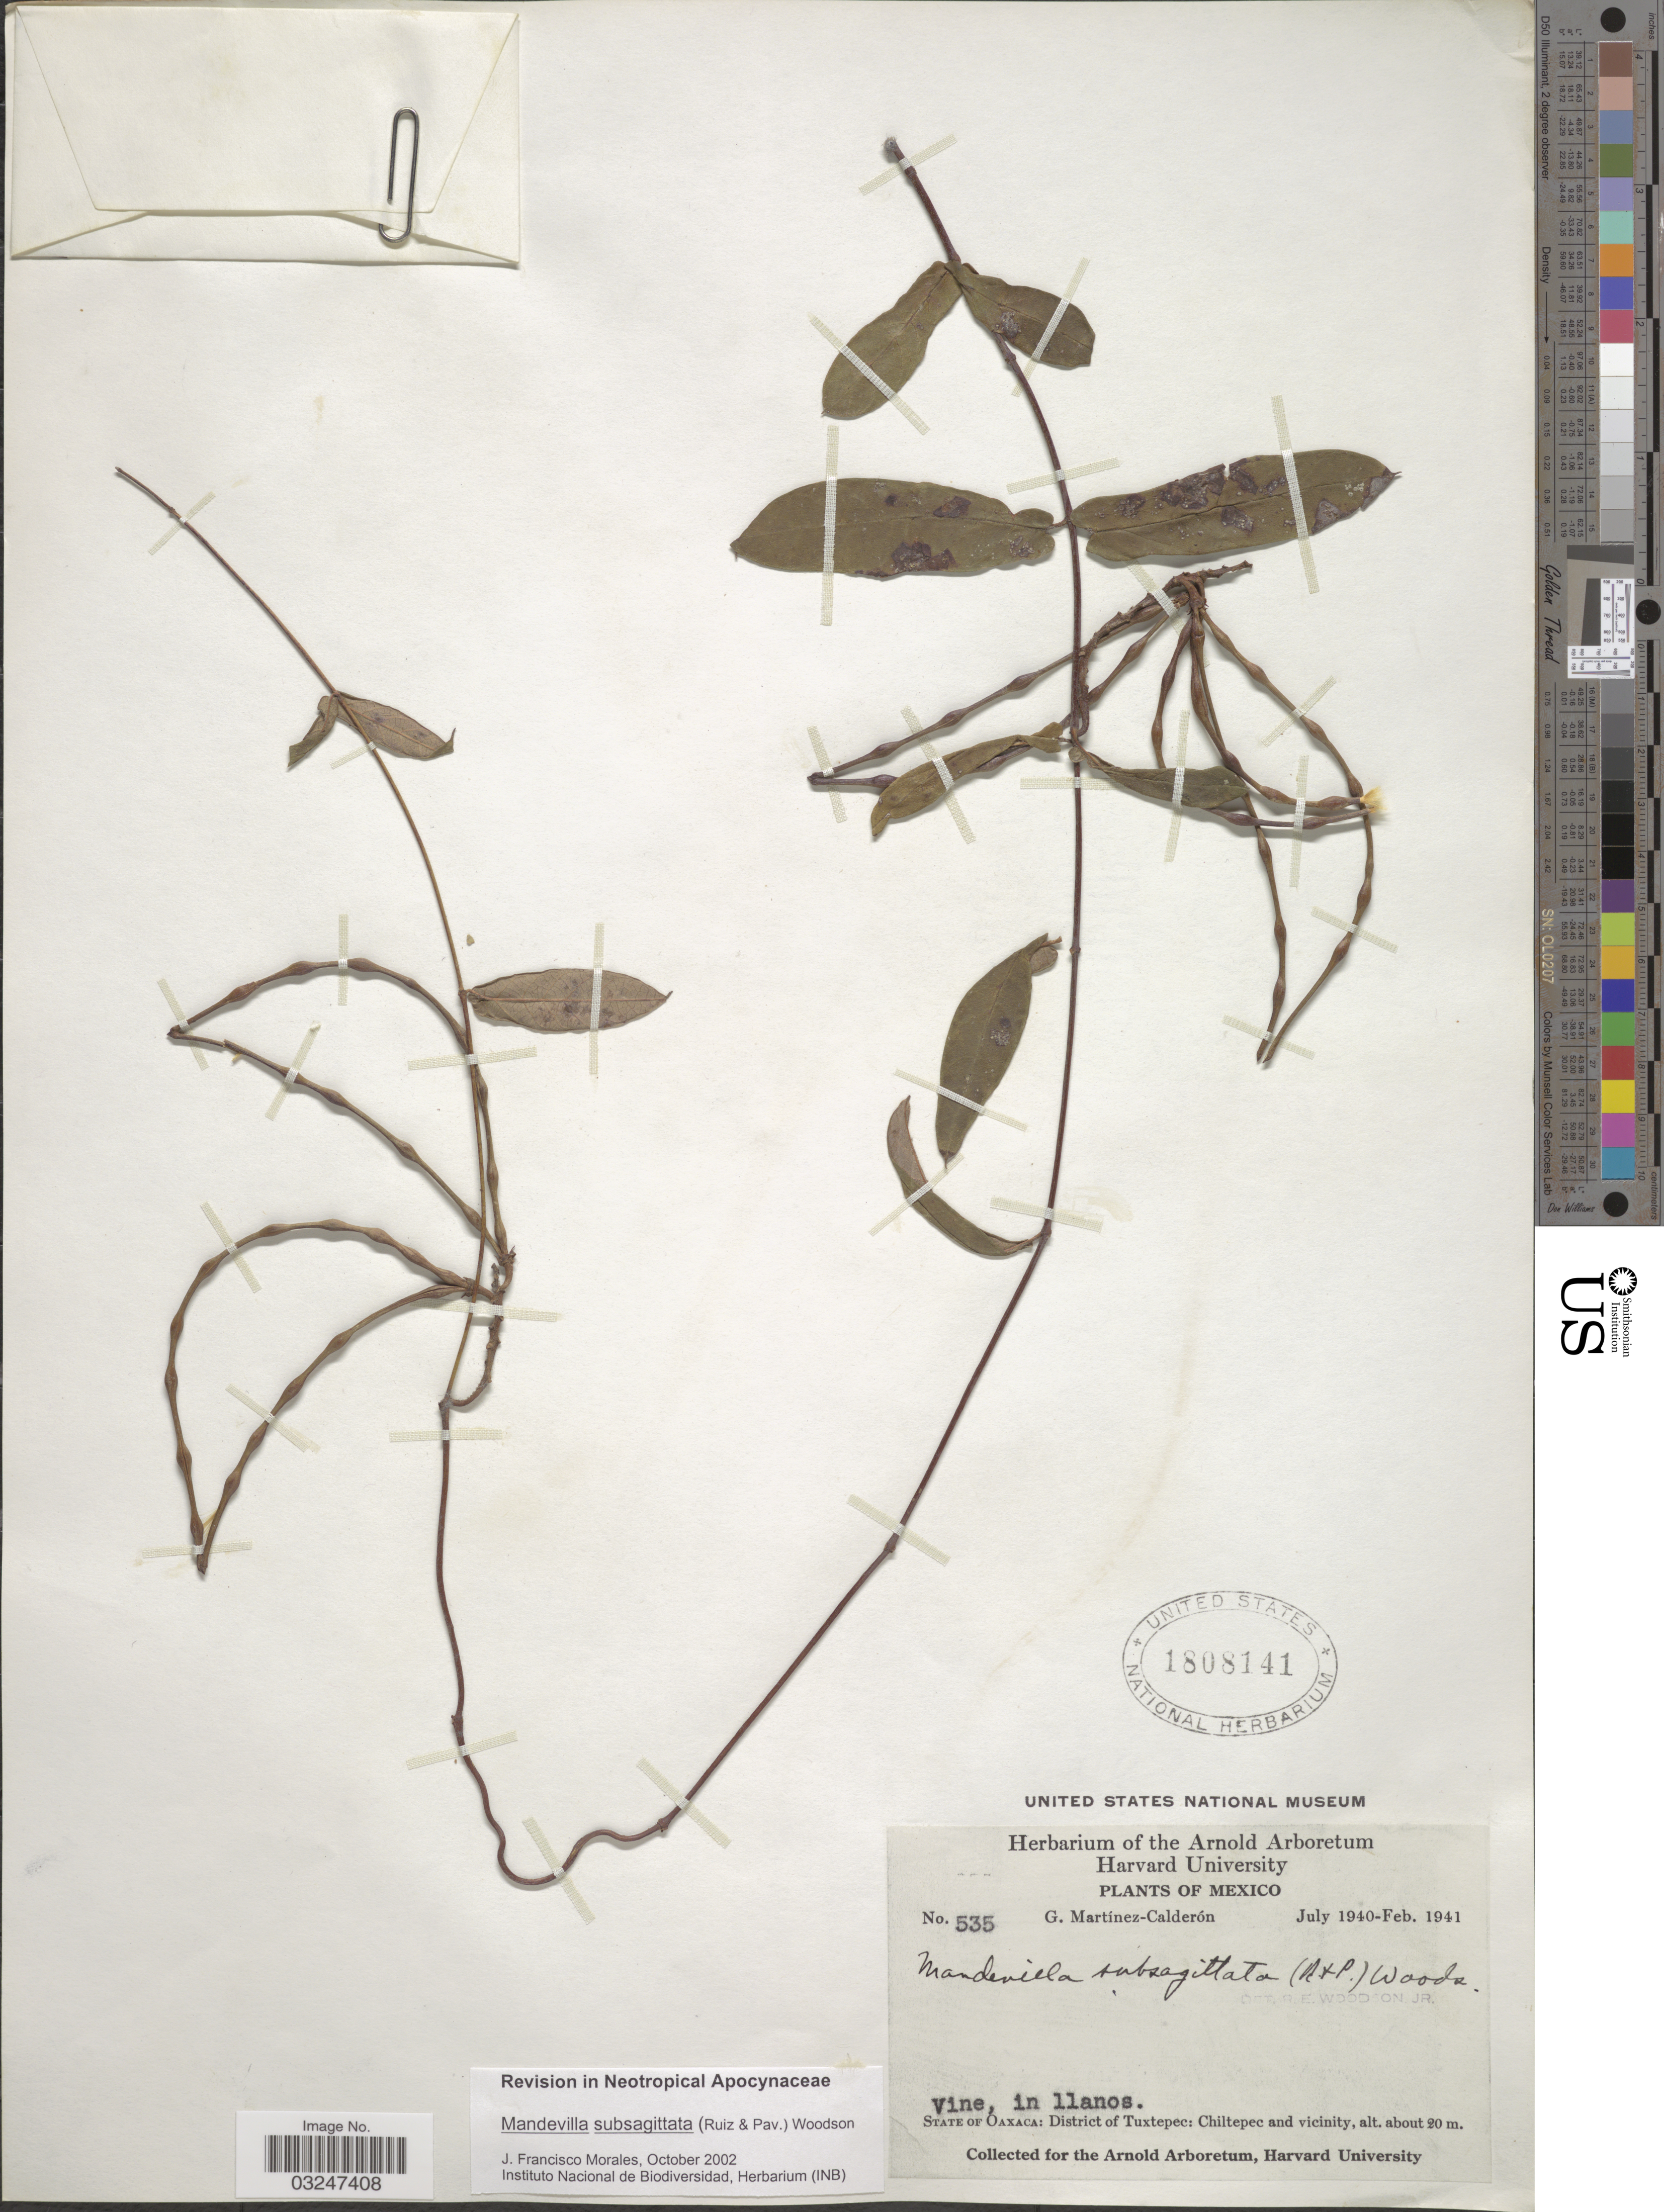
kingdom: Plantae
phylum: Tracheophyta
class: Magnoliopsida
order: Gentianales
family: Apocynaceae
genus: Mandevilla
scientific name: Mandevilla subsagittata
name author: (Ruiz & Pav.) Woodson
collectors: G. Martinez-C.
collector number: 535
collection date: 1940-07/1941-02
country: Mexico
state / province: Oaxaca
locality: State of Oaxaca: District of Tuxtepec: Chiltepec and vicinity.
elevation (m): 20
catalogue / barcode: US 1808141